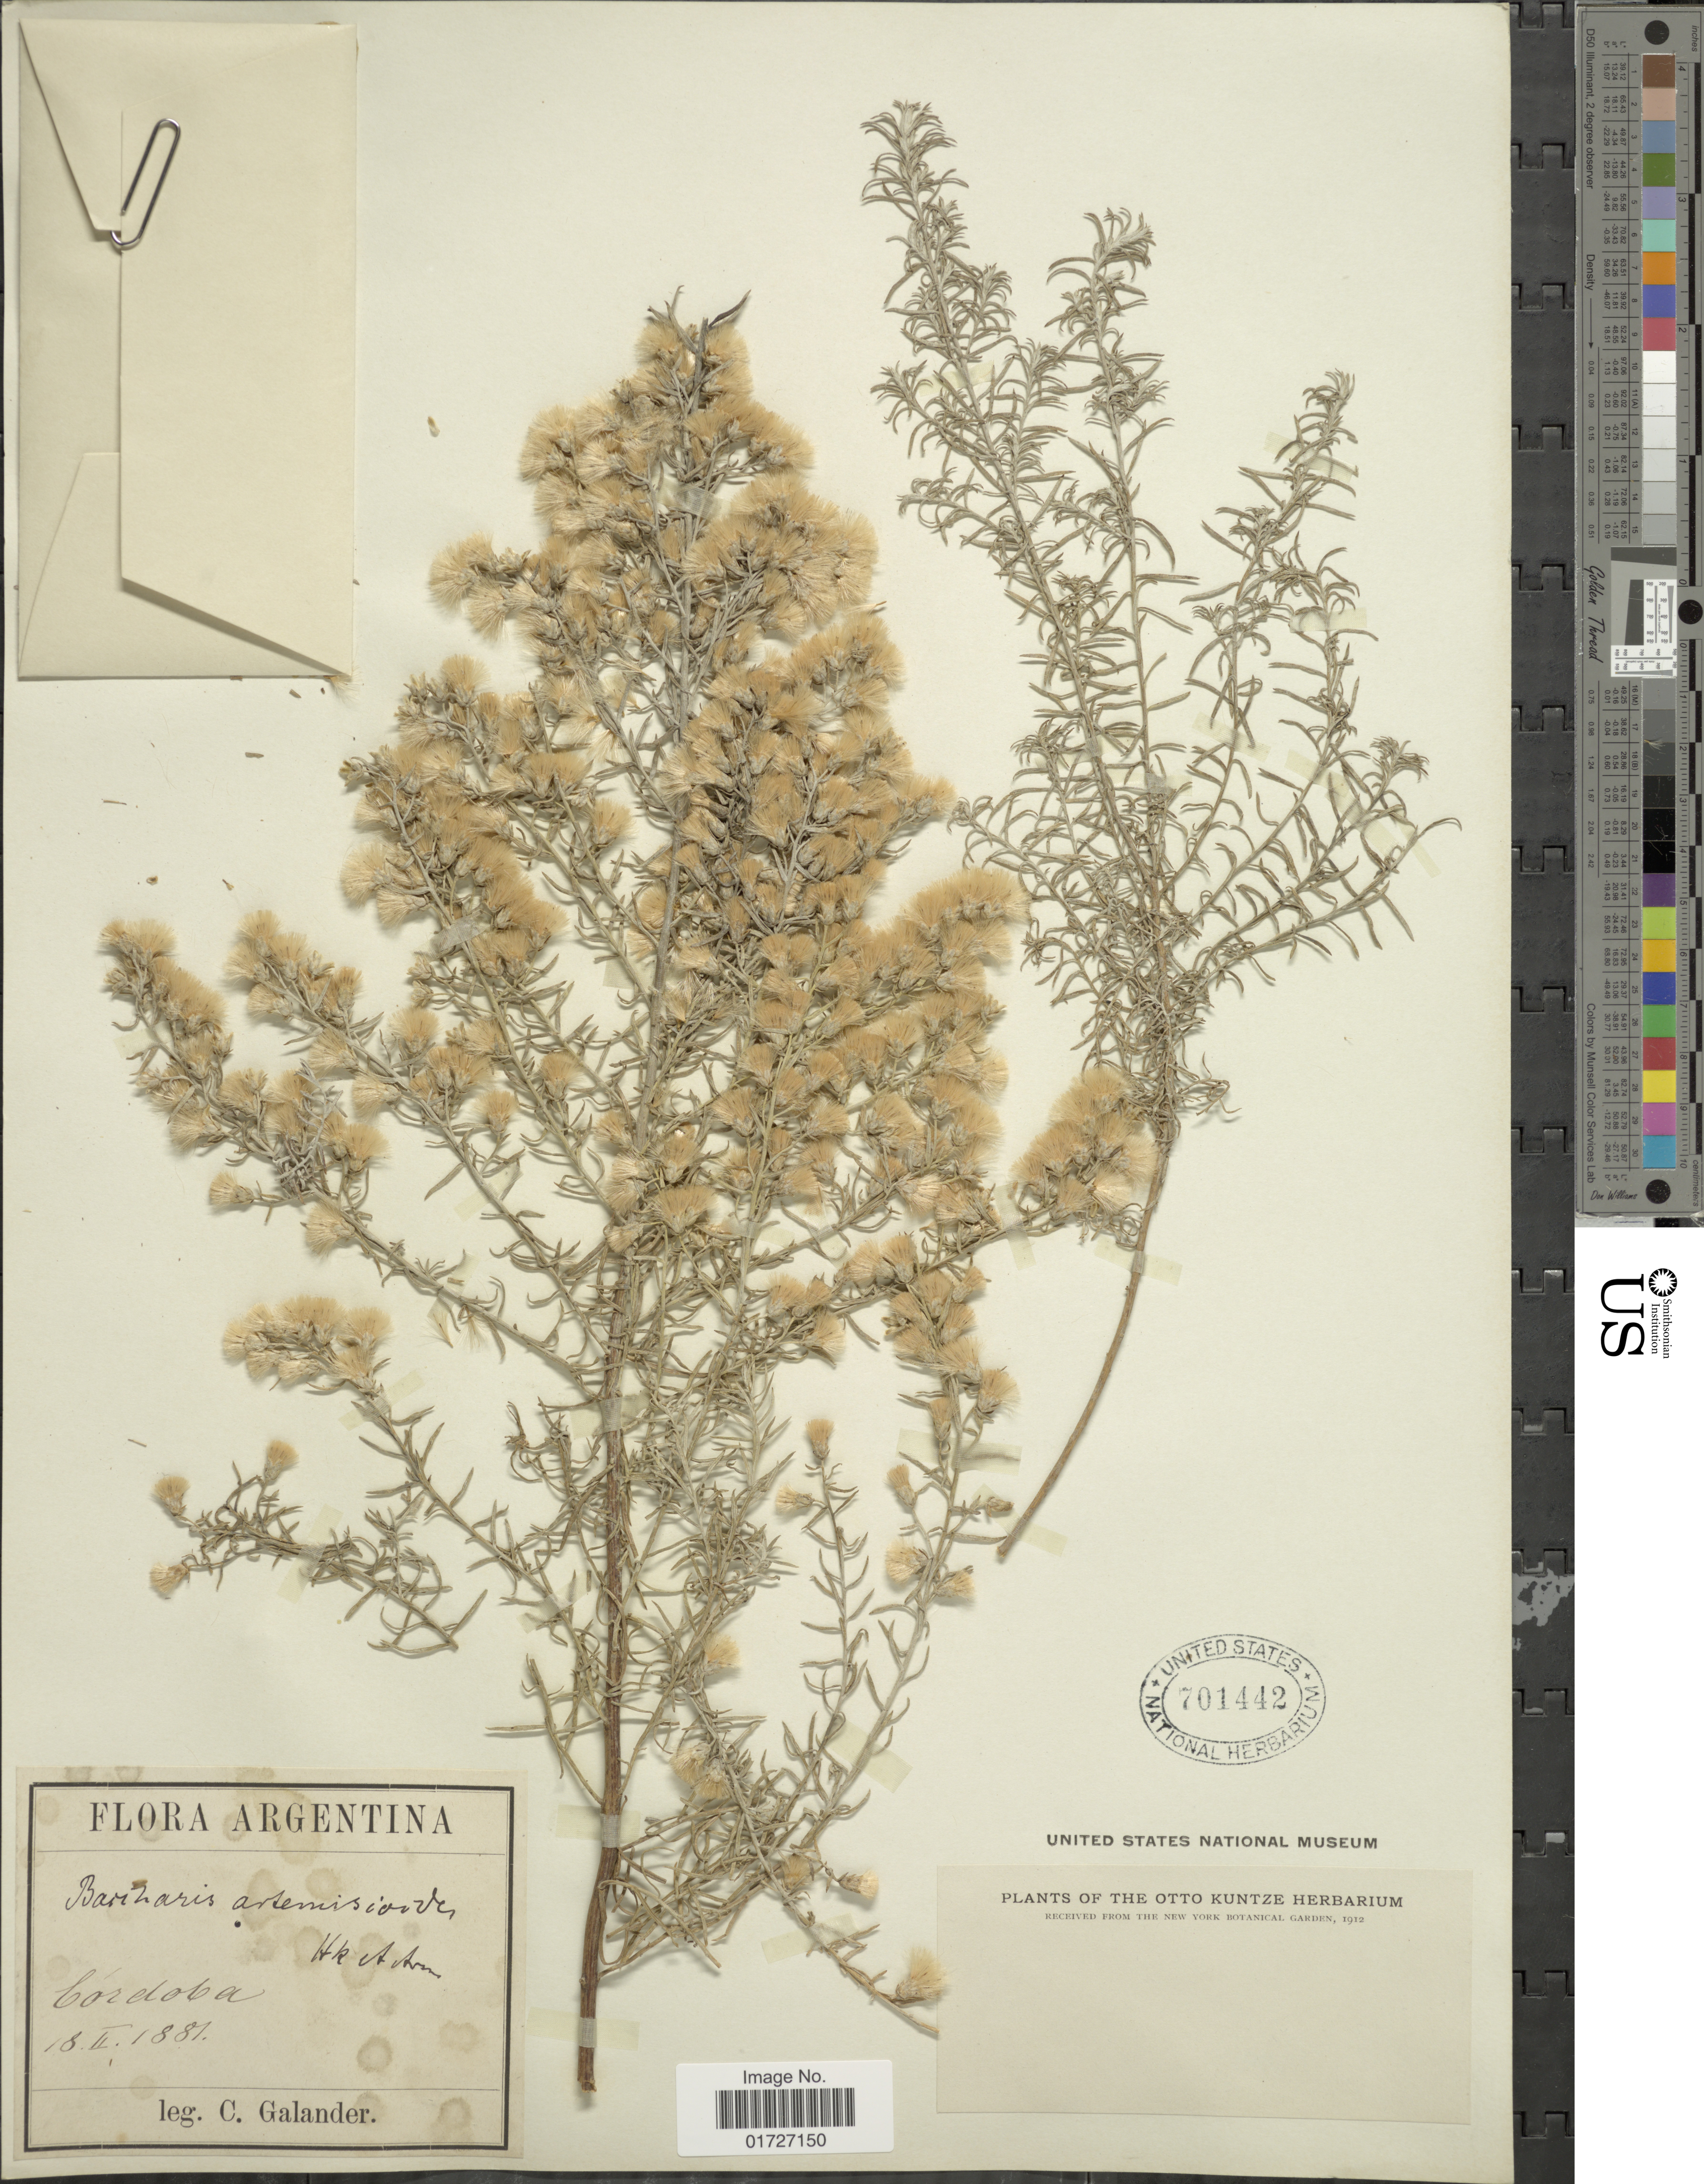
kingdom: Plantae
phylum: Tracheophyta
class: Magnoliopsida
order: Asterales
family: Asteraceae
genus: Baccharis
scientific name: Baccharis artemisioides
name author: Hook. & Arn.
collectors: C. Galander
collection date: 1881-02-18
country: Argentina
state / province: Cordoba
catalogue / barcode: US 701442